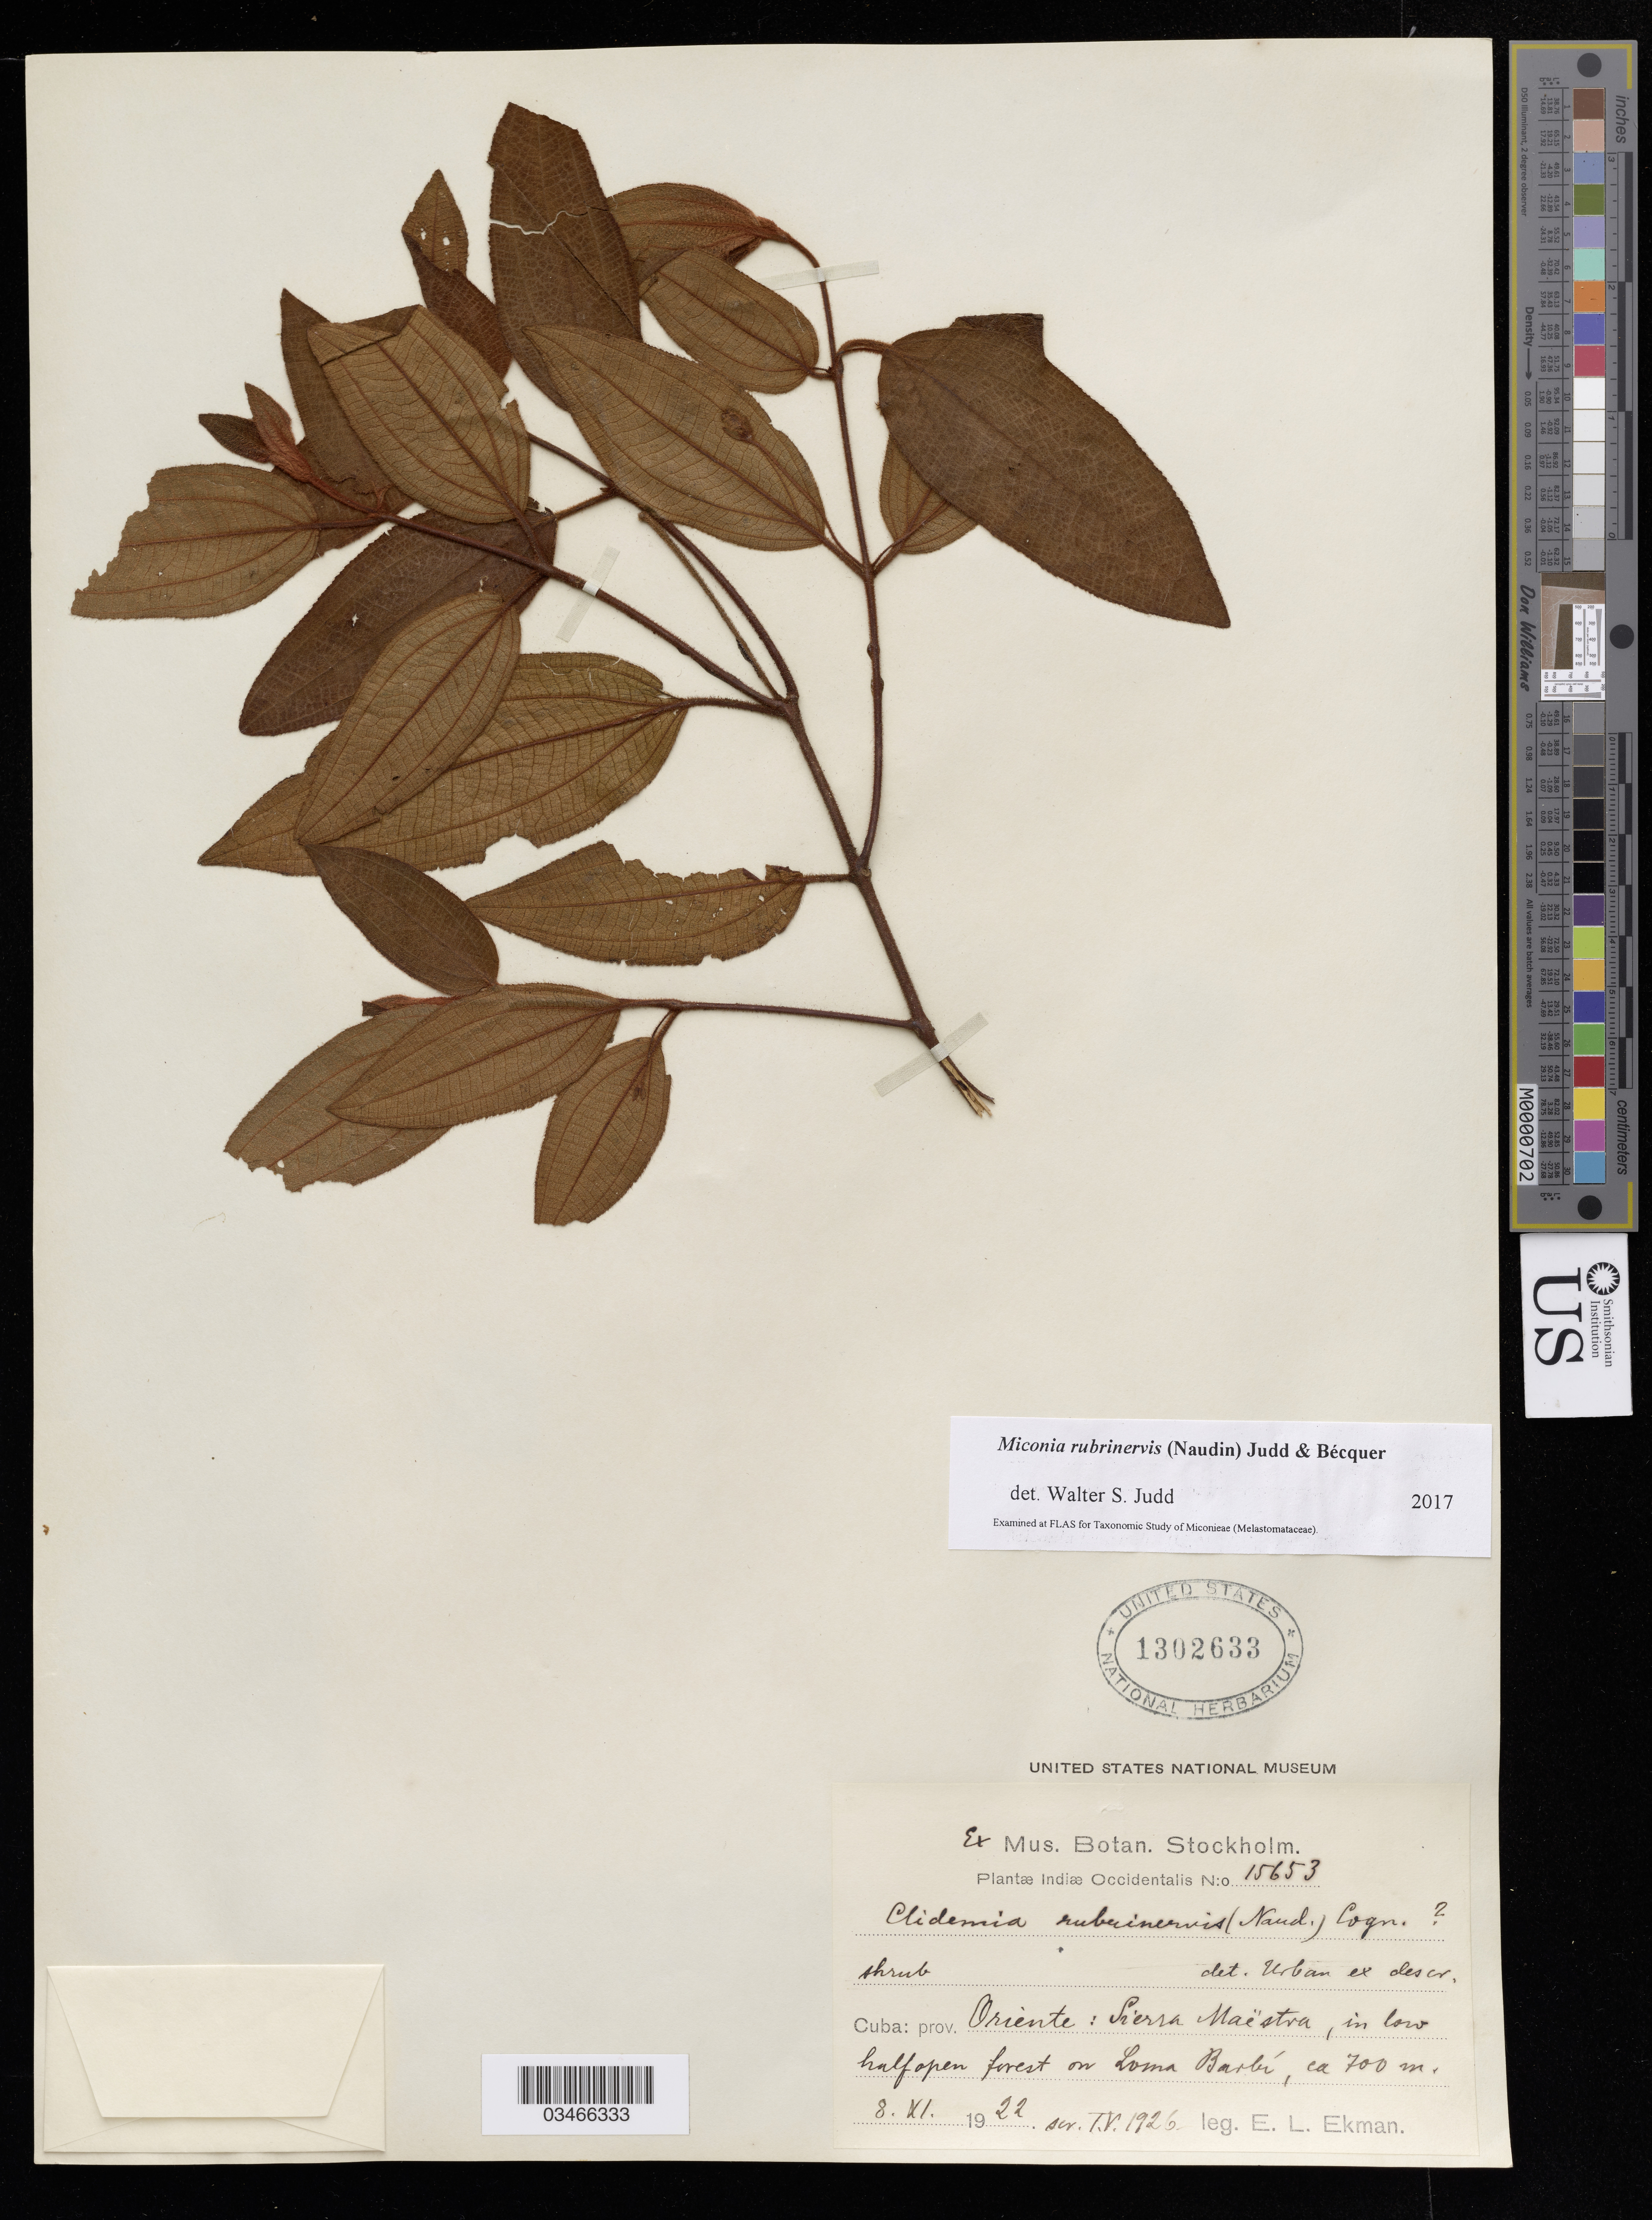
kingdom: Plantae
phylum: Tracheophyta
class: Magnoliopsida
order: Myrtales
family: Melastomataceae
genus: Miconia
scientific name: Miconia rubrinervis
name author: (Naudin) Judd & Bécquer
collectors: E. L. Ekman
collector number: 15653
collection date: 1922-11-08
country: Cuba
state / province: Oriente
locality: Indiae Occidentalis, Oriente: Sierra Maëstra, in low half open forest on Loma Barbi.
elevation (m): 700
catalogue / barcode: US 1302633